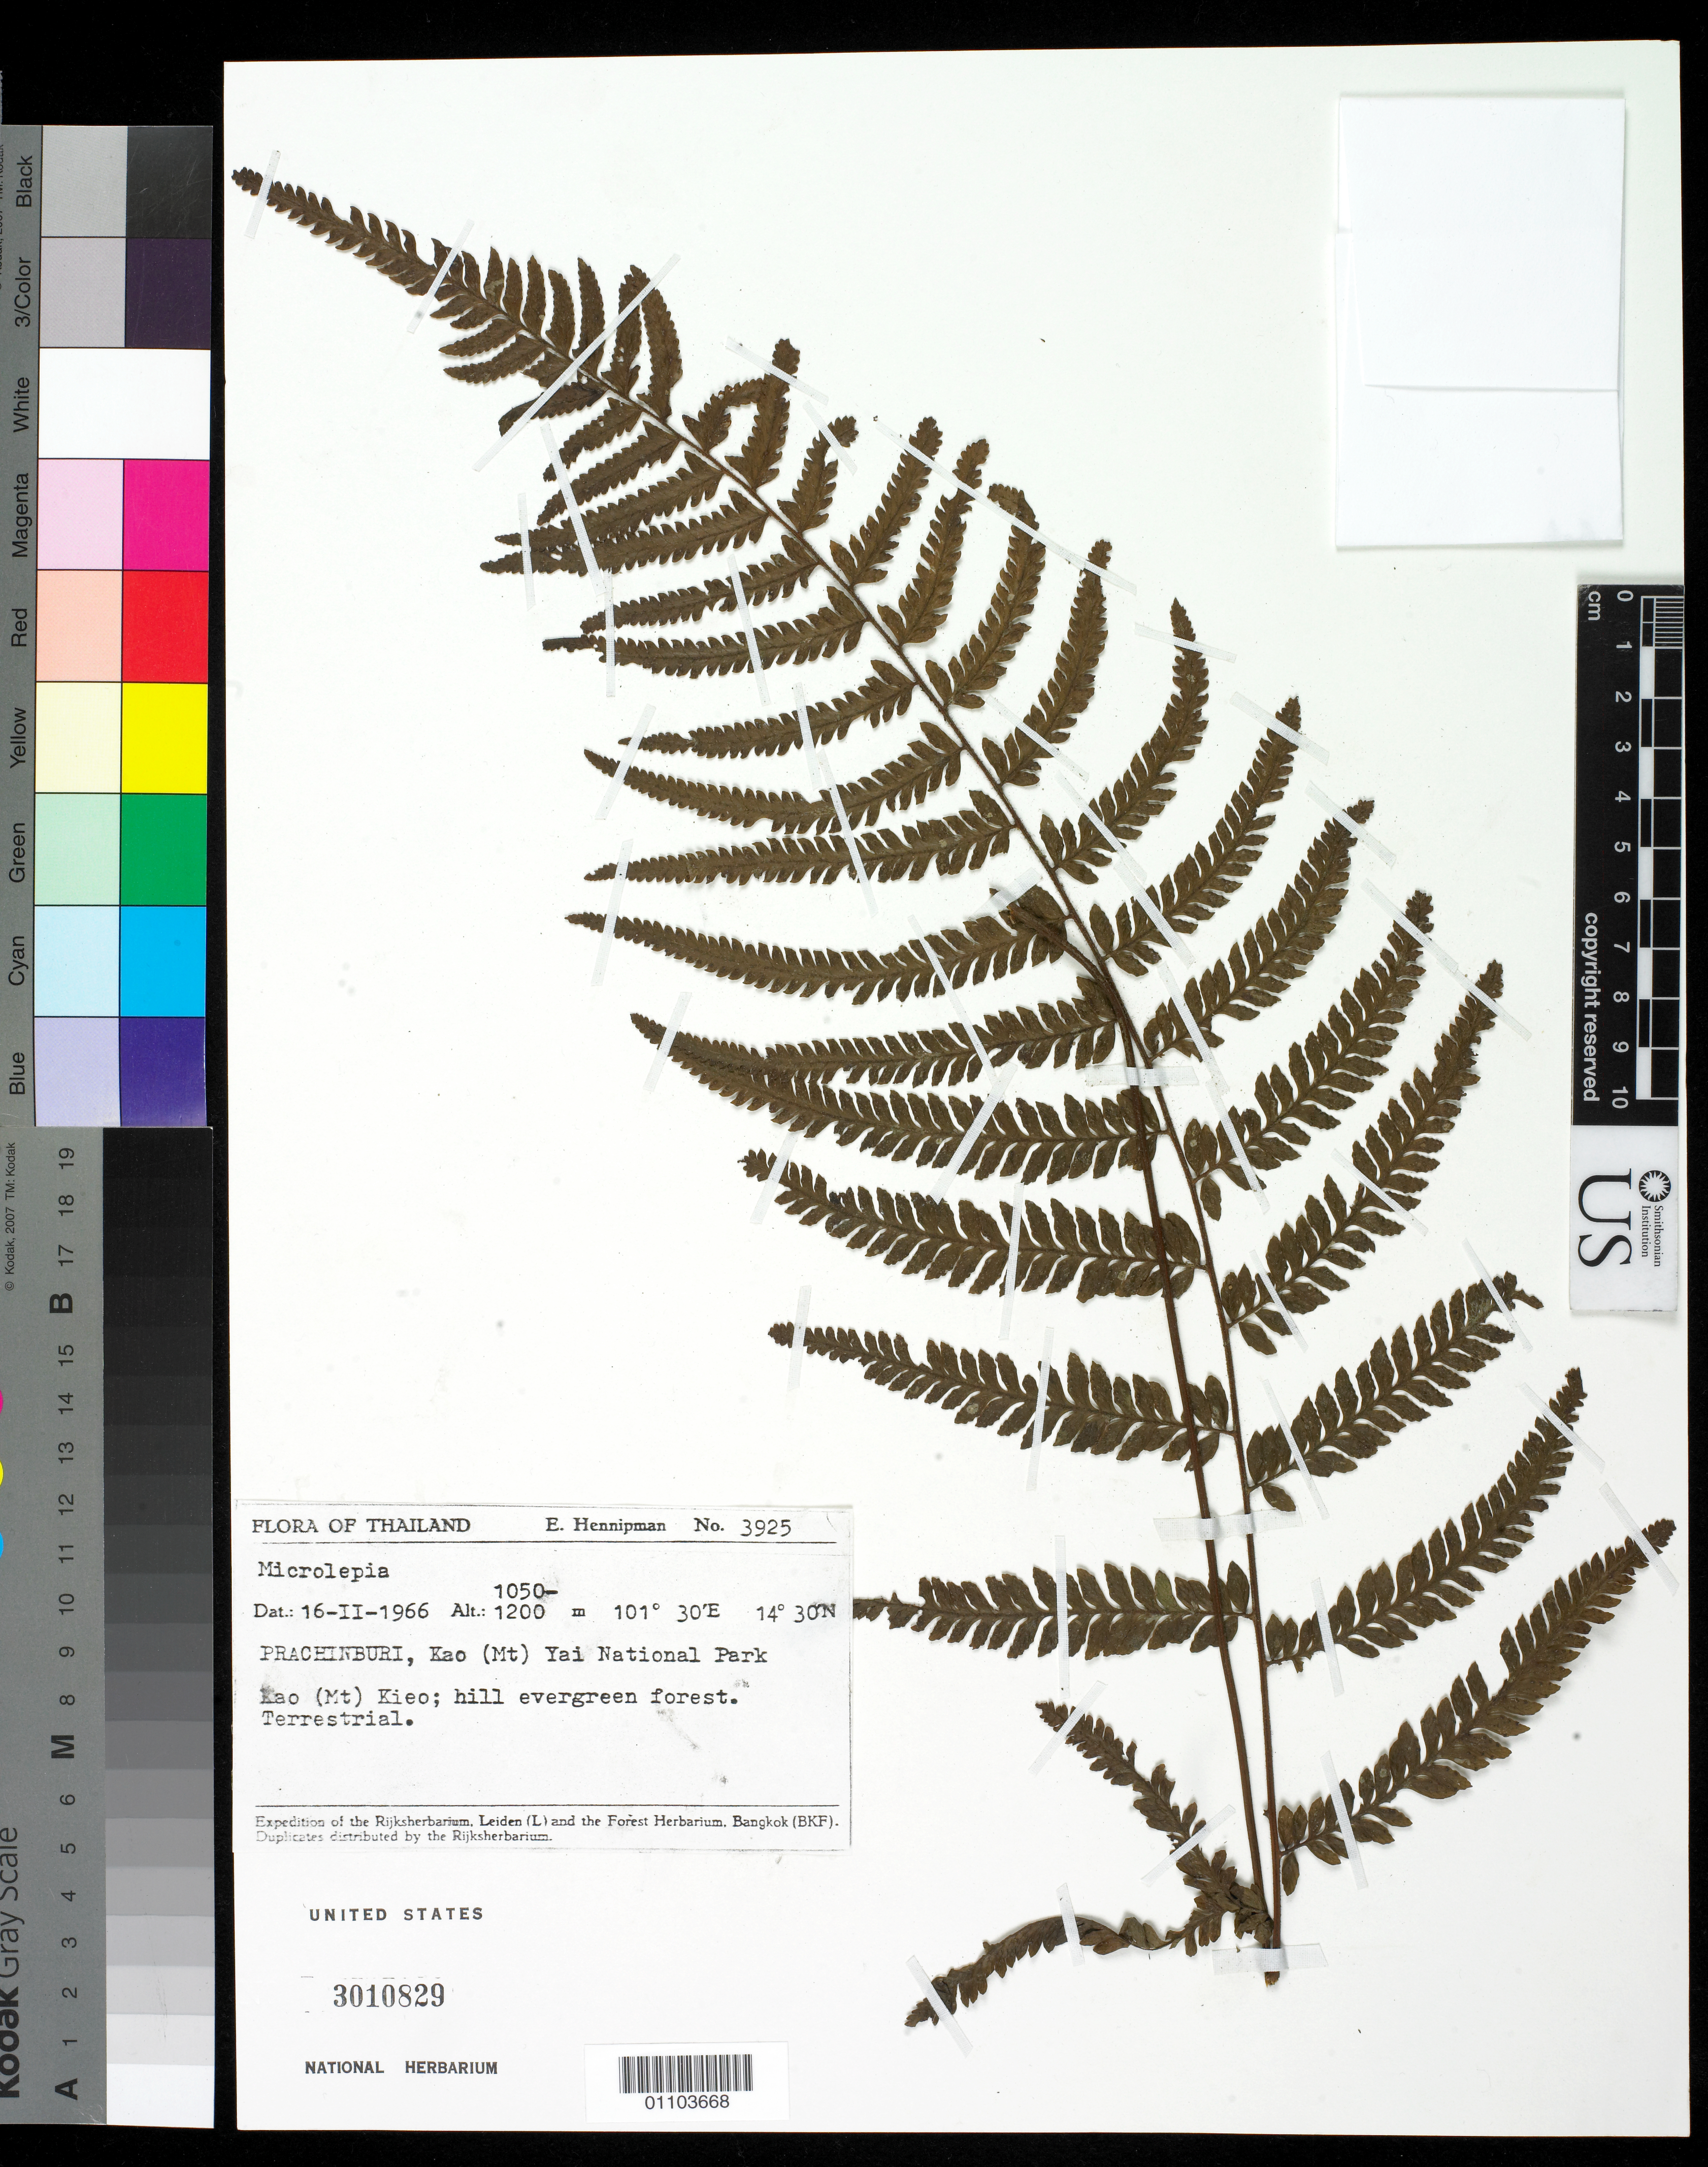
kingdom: Plantae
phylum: Tracheophyta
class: Polypodiopsida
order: Polypodiales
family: Dennstaedtiaceae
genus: Microlepia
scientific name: Microlepia thailandensis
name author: S.J. Moore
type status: Isotype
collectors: E. Hennipman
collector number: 3925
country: Thailand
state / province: Prachin Buri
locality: Prachinburi, Kao (Mt) Yai National Park, Kao Mt. Kieo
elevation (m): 1050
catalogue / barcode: US 3010829